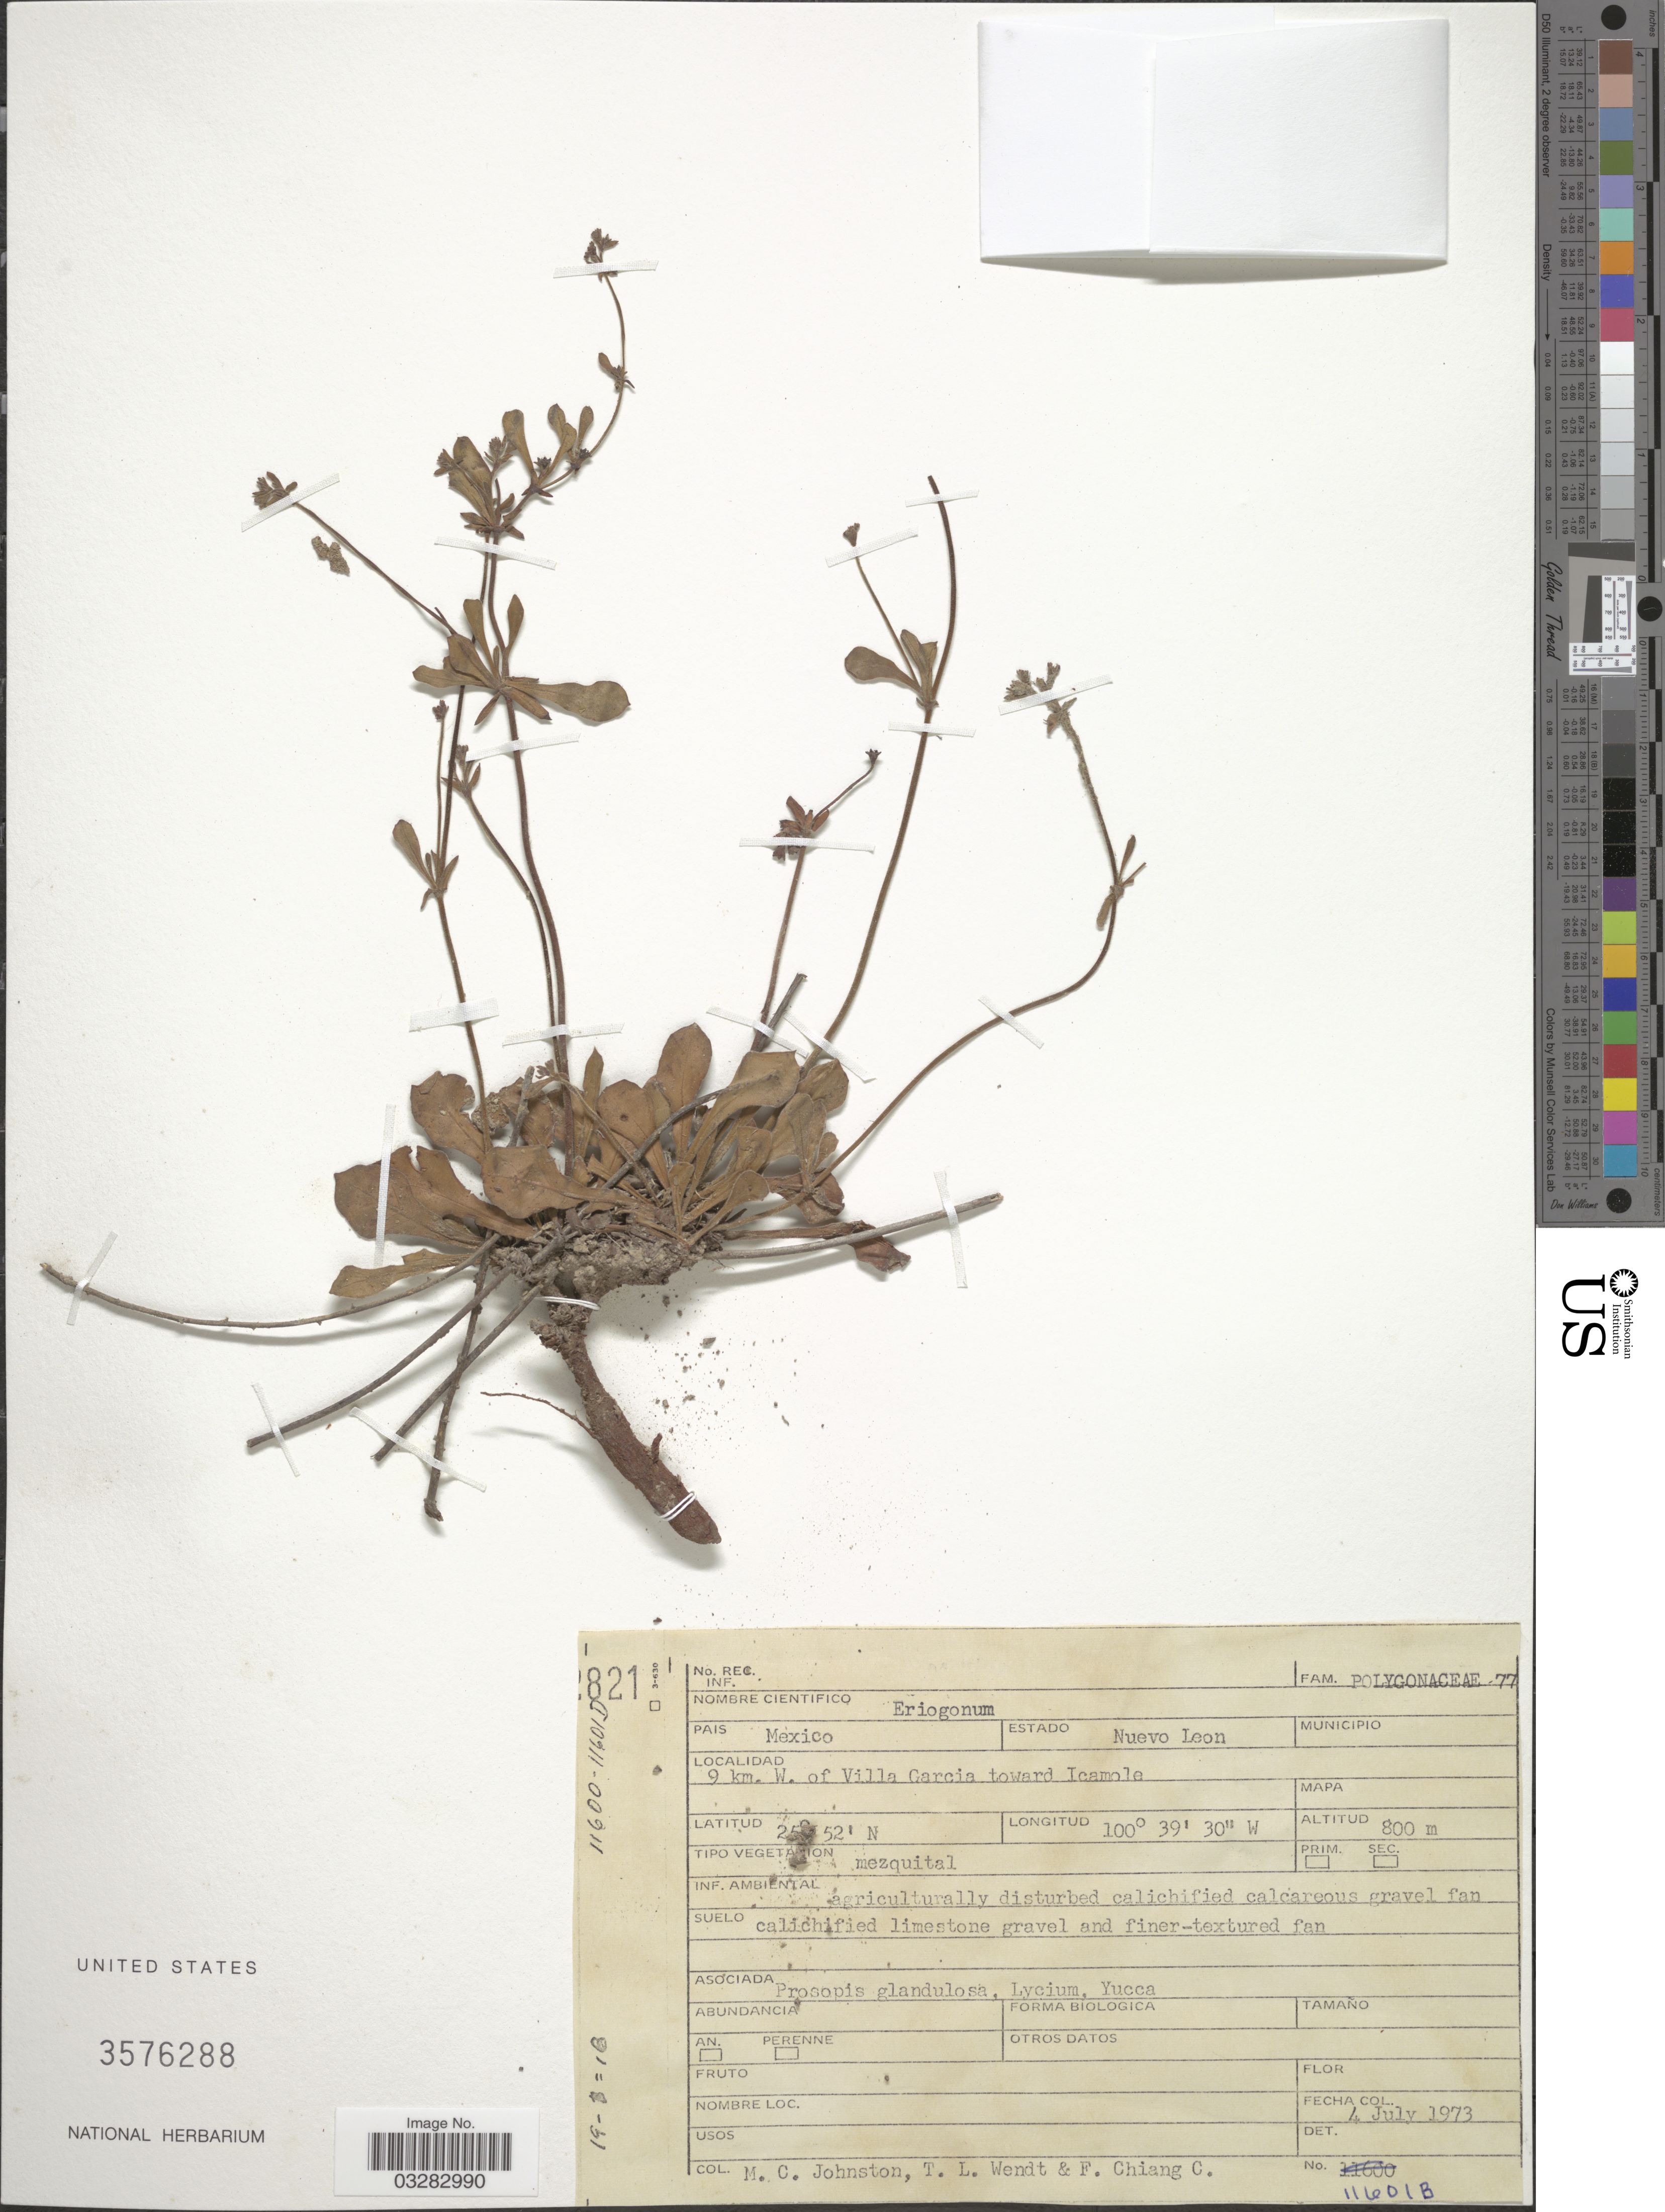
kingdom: Plantae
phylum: Tracheophyta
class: Magnoliopsida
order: Caryophyllales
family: Polygonaceae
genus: Eriogonum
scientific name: Eriogonum sp.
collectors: M. Johnston, T. L. Wendt & F. Chiang C.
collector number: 11601B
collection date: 1973-07-04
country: Mexico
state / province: Nuevo León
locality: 9 km. W. of Villa Garcia toward Icamole.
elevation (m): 800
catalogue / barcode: US 3576288